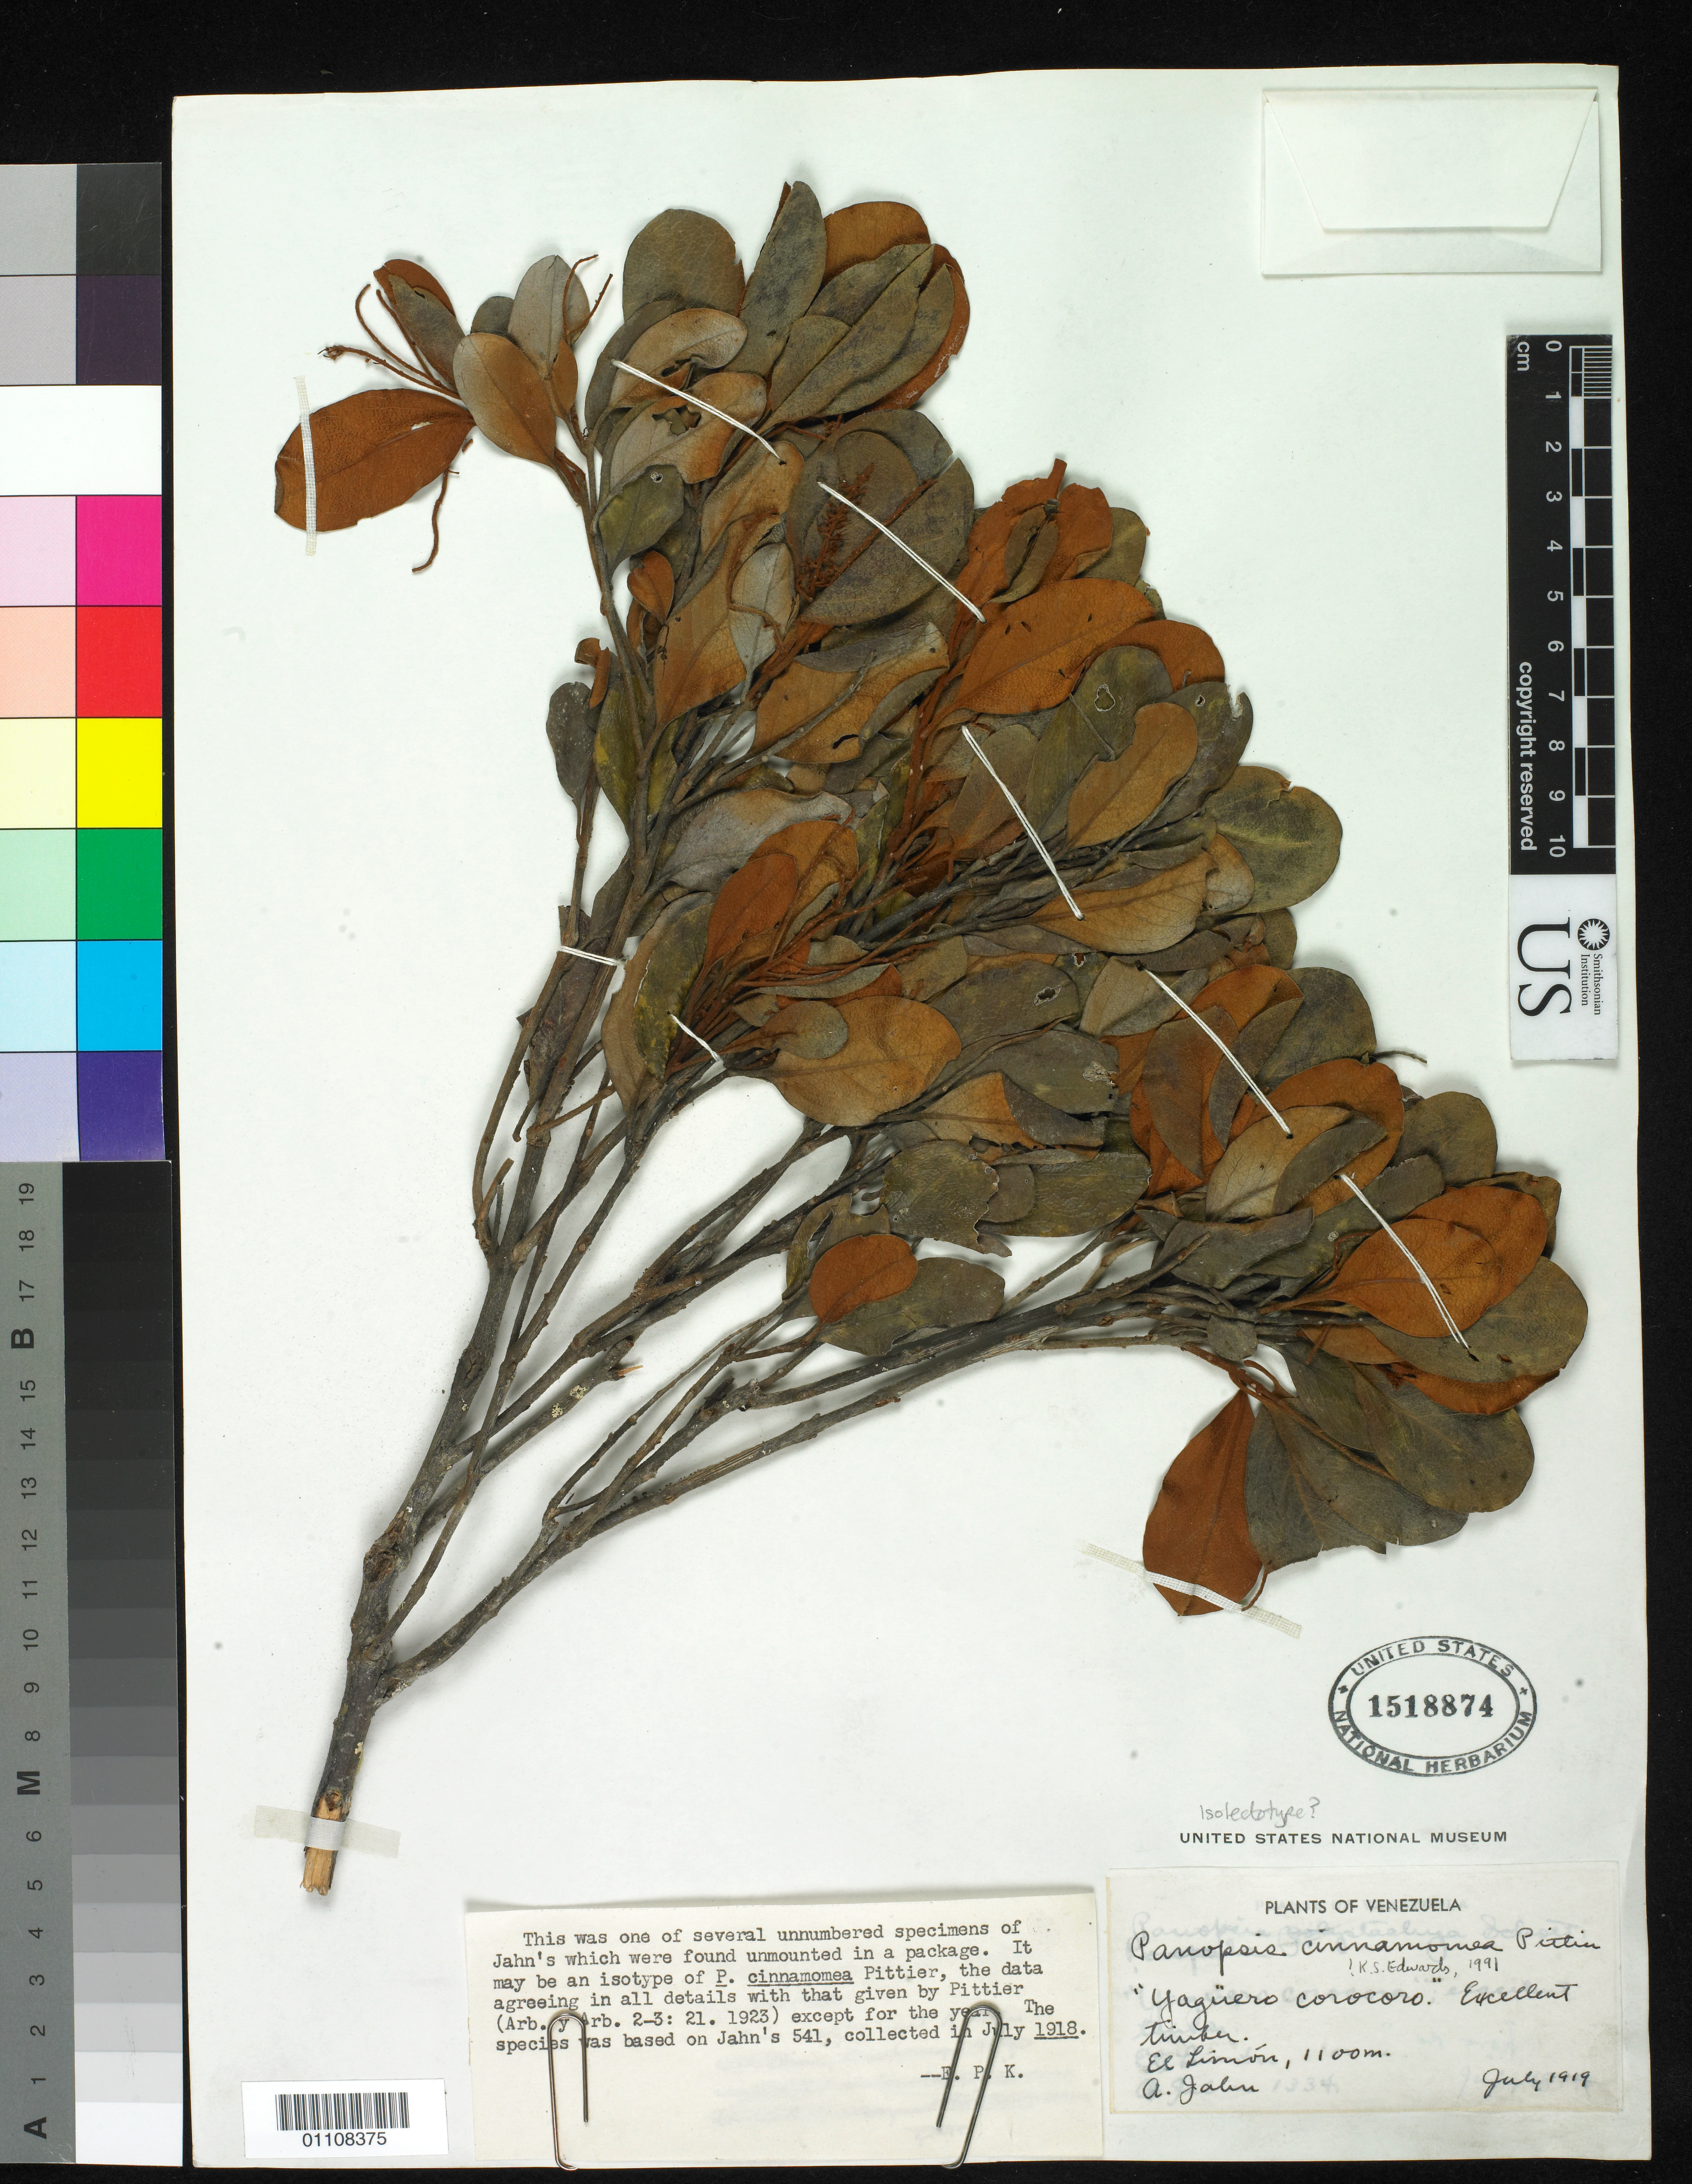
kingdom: Plantae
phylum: Tracheophyta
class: Magnoliopsida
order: Proteales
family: Proteaceae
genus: Panopsis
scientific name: Panopsis cinnamomea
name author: Pittier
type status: Possible Type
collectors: A. Jahn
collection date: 1919-07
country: Venezuela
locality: El Limon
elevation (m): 1100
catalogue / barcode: US 1518874